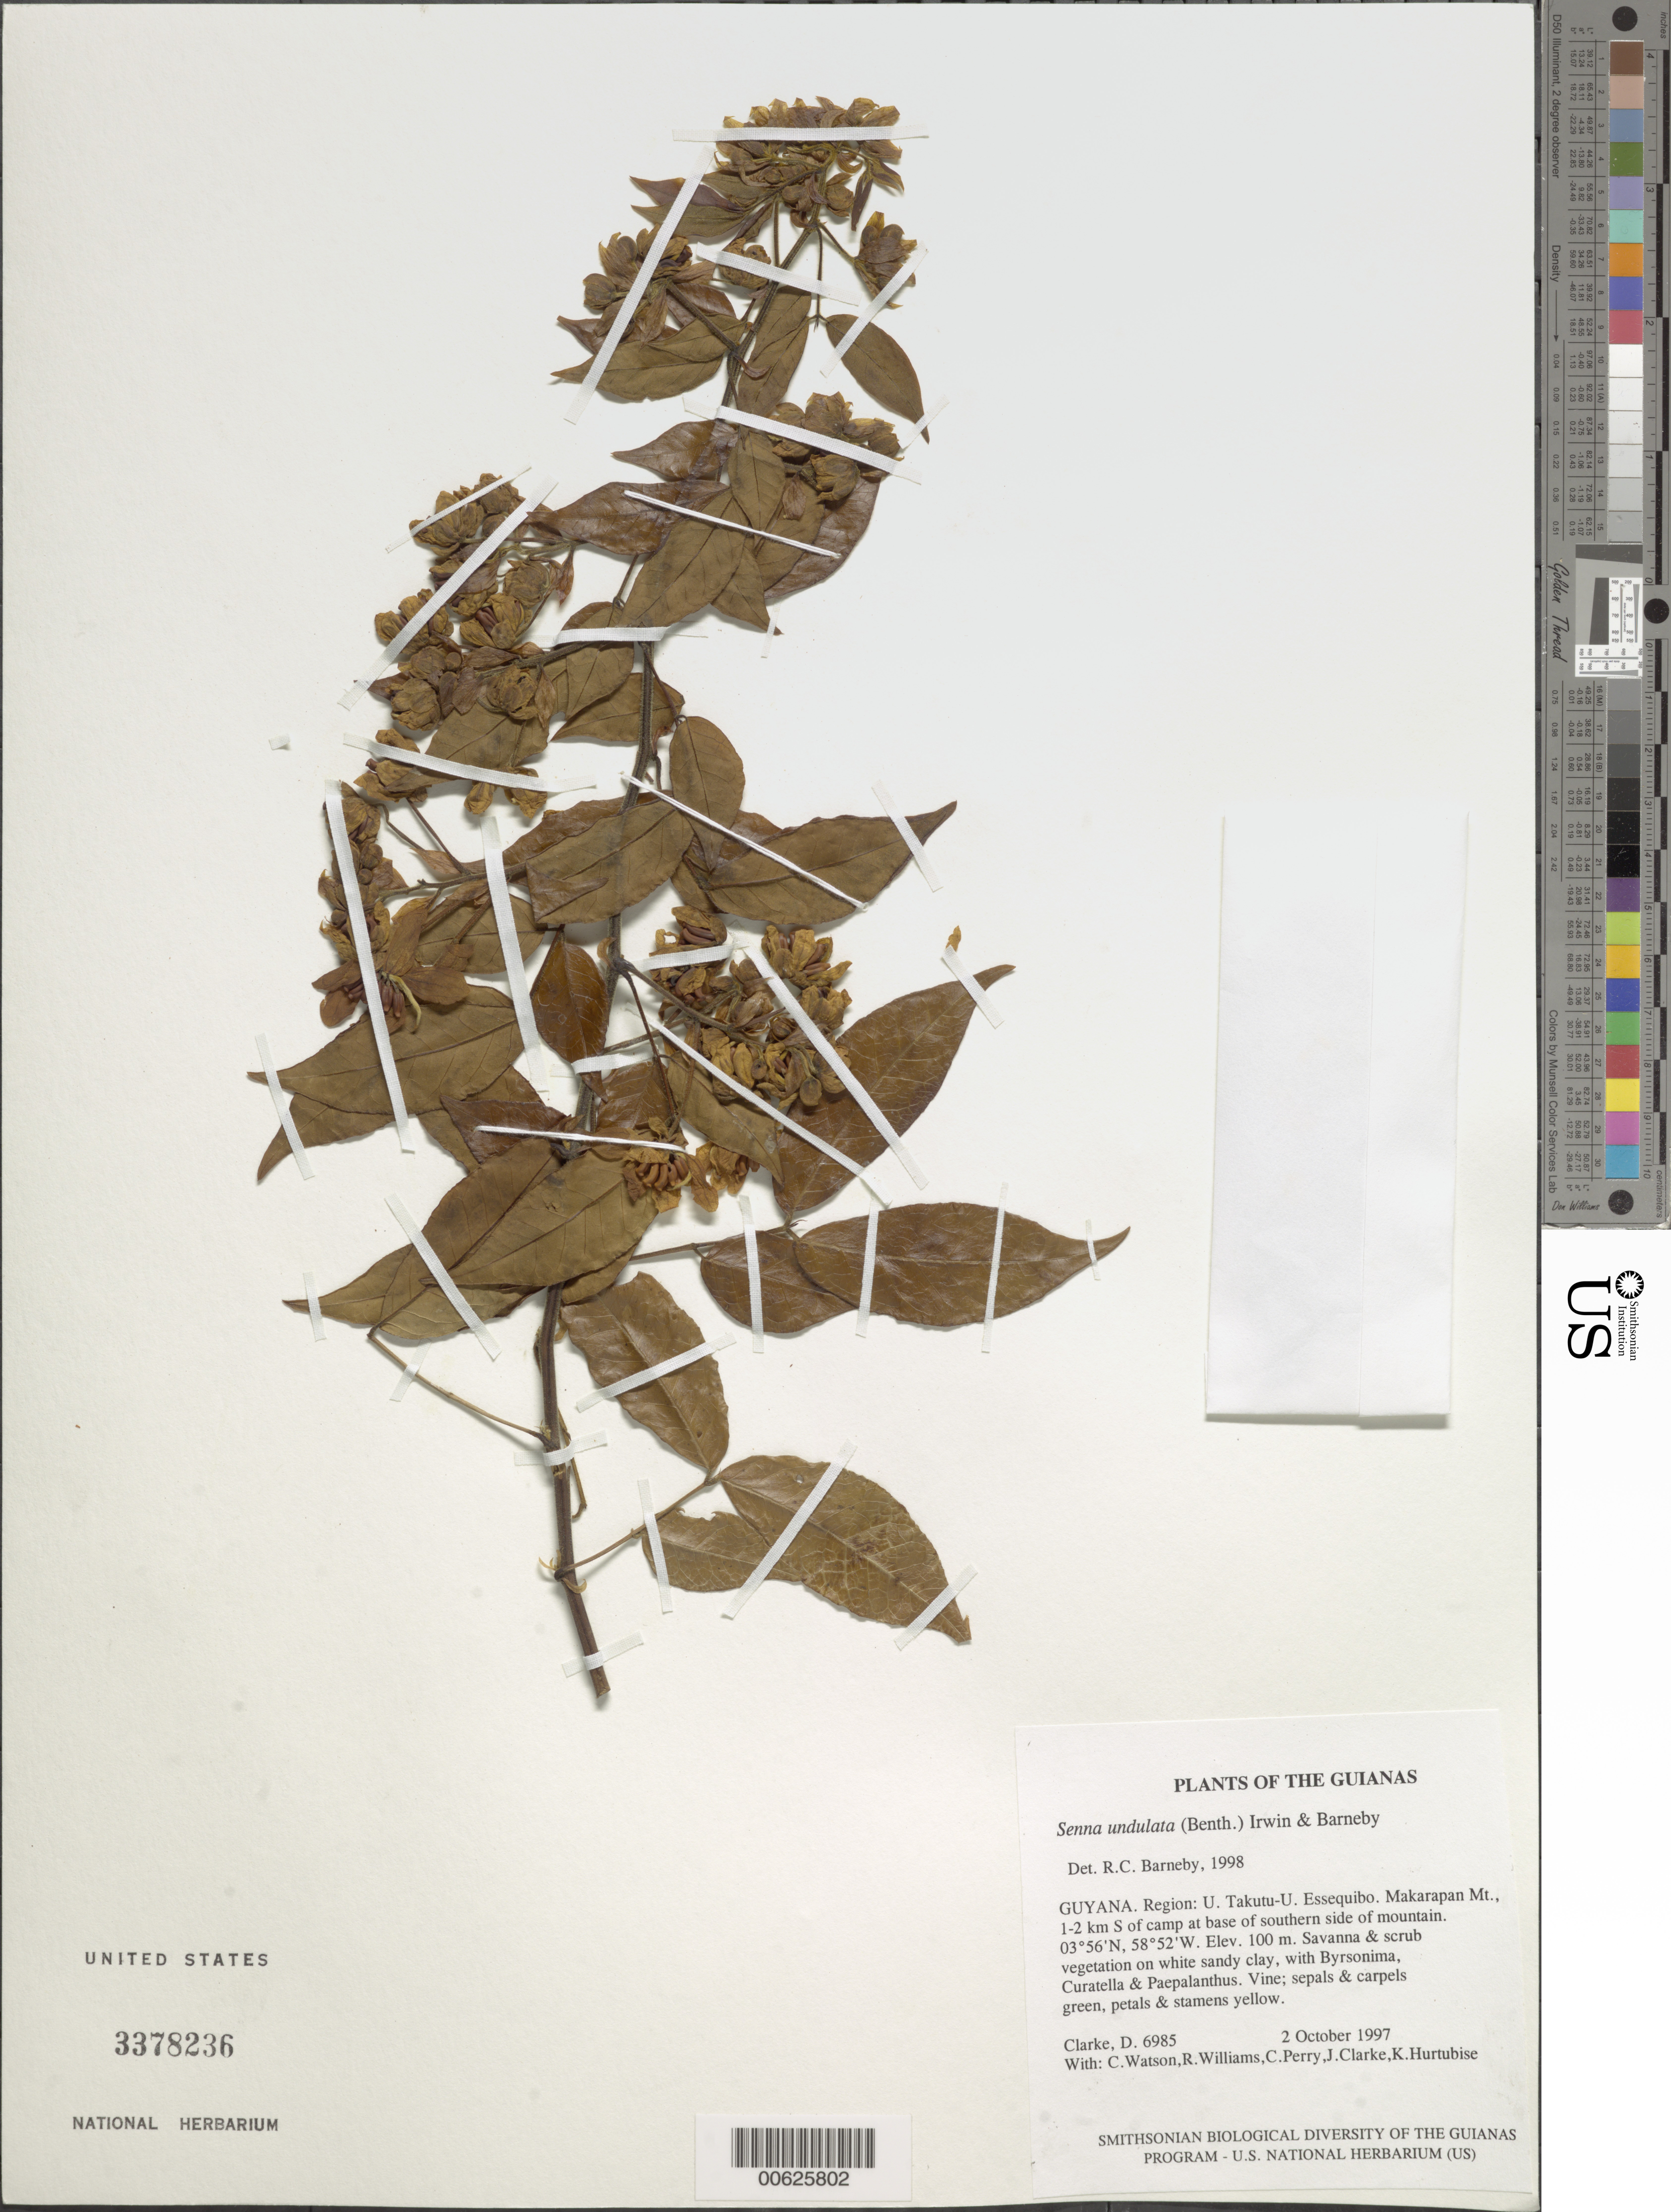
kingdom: Plantae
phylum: Tracheophyta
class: Magnoliopsida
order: Fabales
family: Fabaceae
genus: Senna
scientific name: Senna undulata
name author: (Benth.) H.S. Irwin & Barneby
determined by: Barneby, Rupert C., (NY)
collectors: H. D. Clarke, C. Watson, R. Williams, C. Perry, J. Clarke & K. Hurtubise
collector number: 6985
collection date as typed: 2 October 1997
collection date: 1997-10-02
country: Guyana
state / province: U. Takutu-U. Essequibo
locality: Makarapan Mt., 1-2 km S of camp at base of southern side of mountain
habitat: Savanna & scrub vegetation on white sandy clay, with Byrsonima, Curatella & Paepalanthus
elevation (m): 100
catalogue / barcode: US 3378236